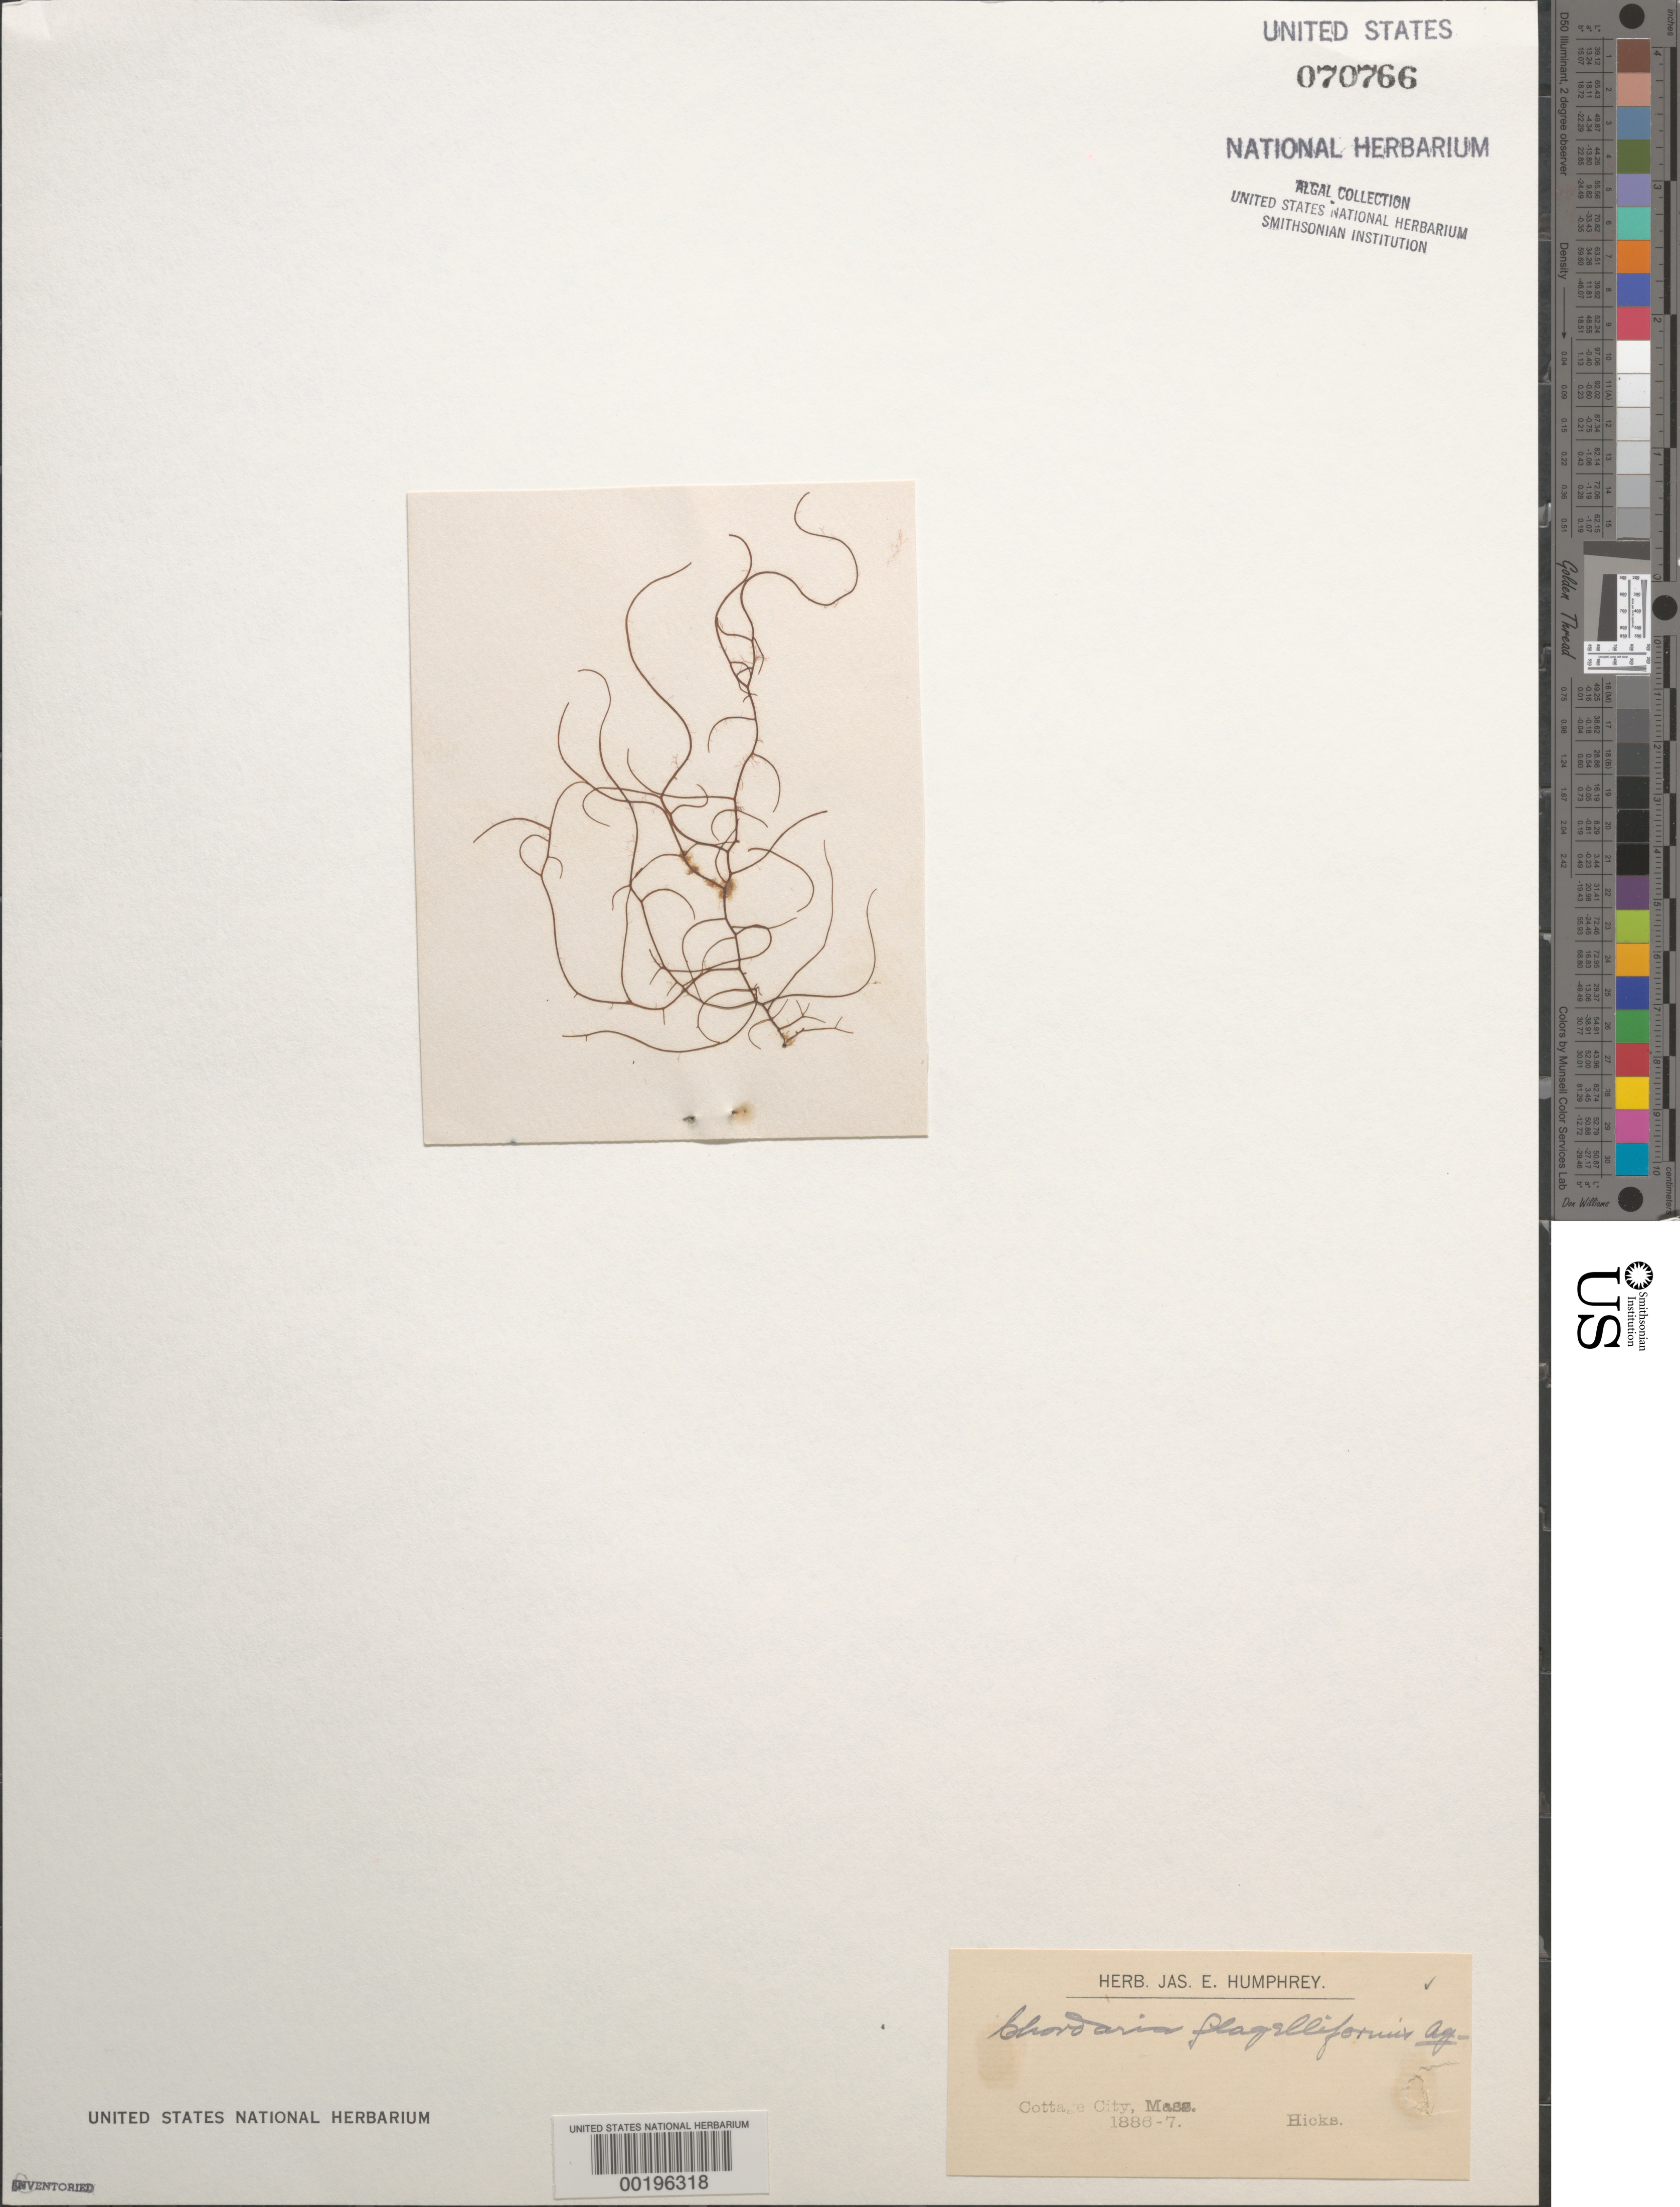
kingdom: Chromista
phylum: Ochrophyta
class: Phaeophyceae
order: Ectocarpales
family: Chordariaceae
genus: Chordaria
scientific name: Chordaria flagelliformis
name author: (Hudson) Grev.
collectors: -. Hicks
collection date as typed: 1886 or -- --- 1887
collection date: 1886 or 1887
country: United States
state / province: Massachusetts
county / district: Dukes County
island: Martha's Vineyard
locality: Cottage City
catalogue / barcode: US 70766